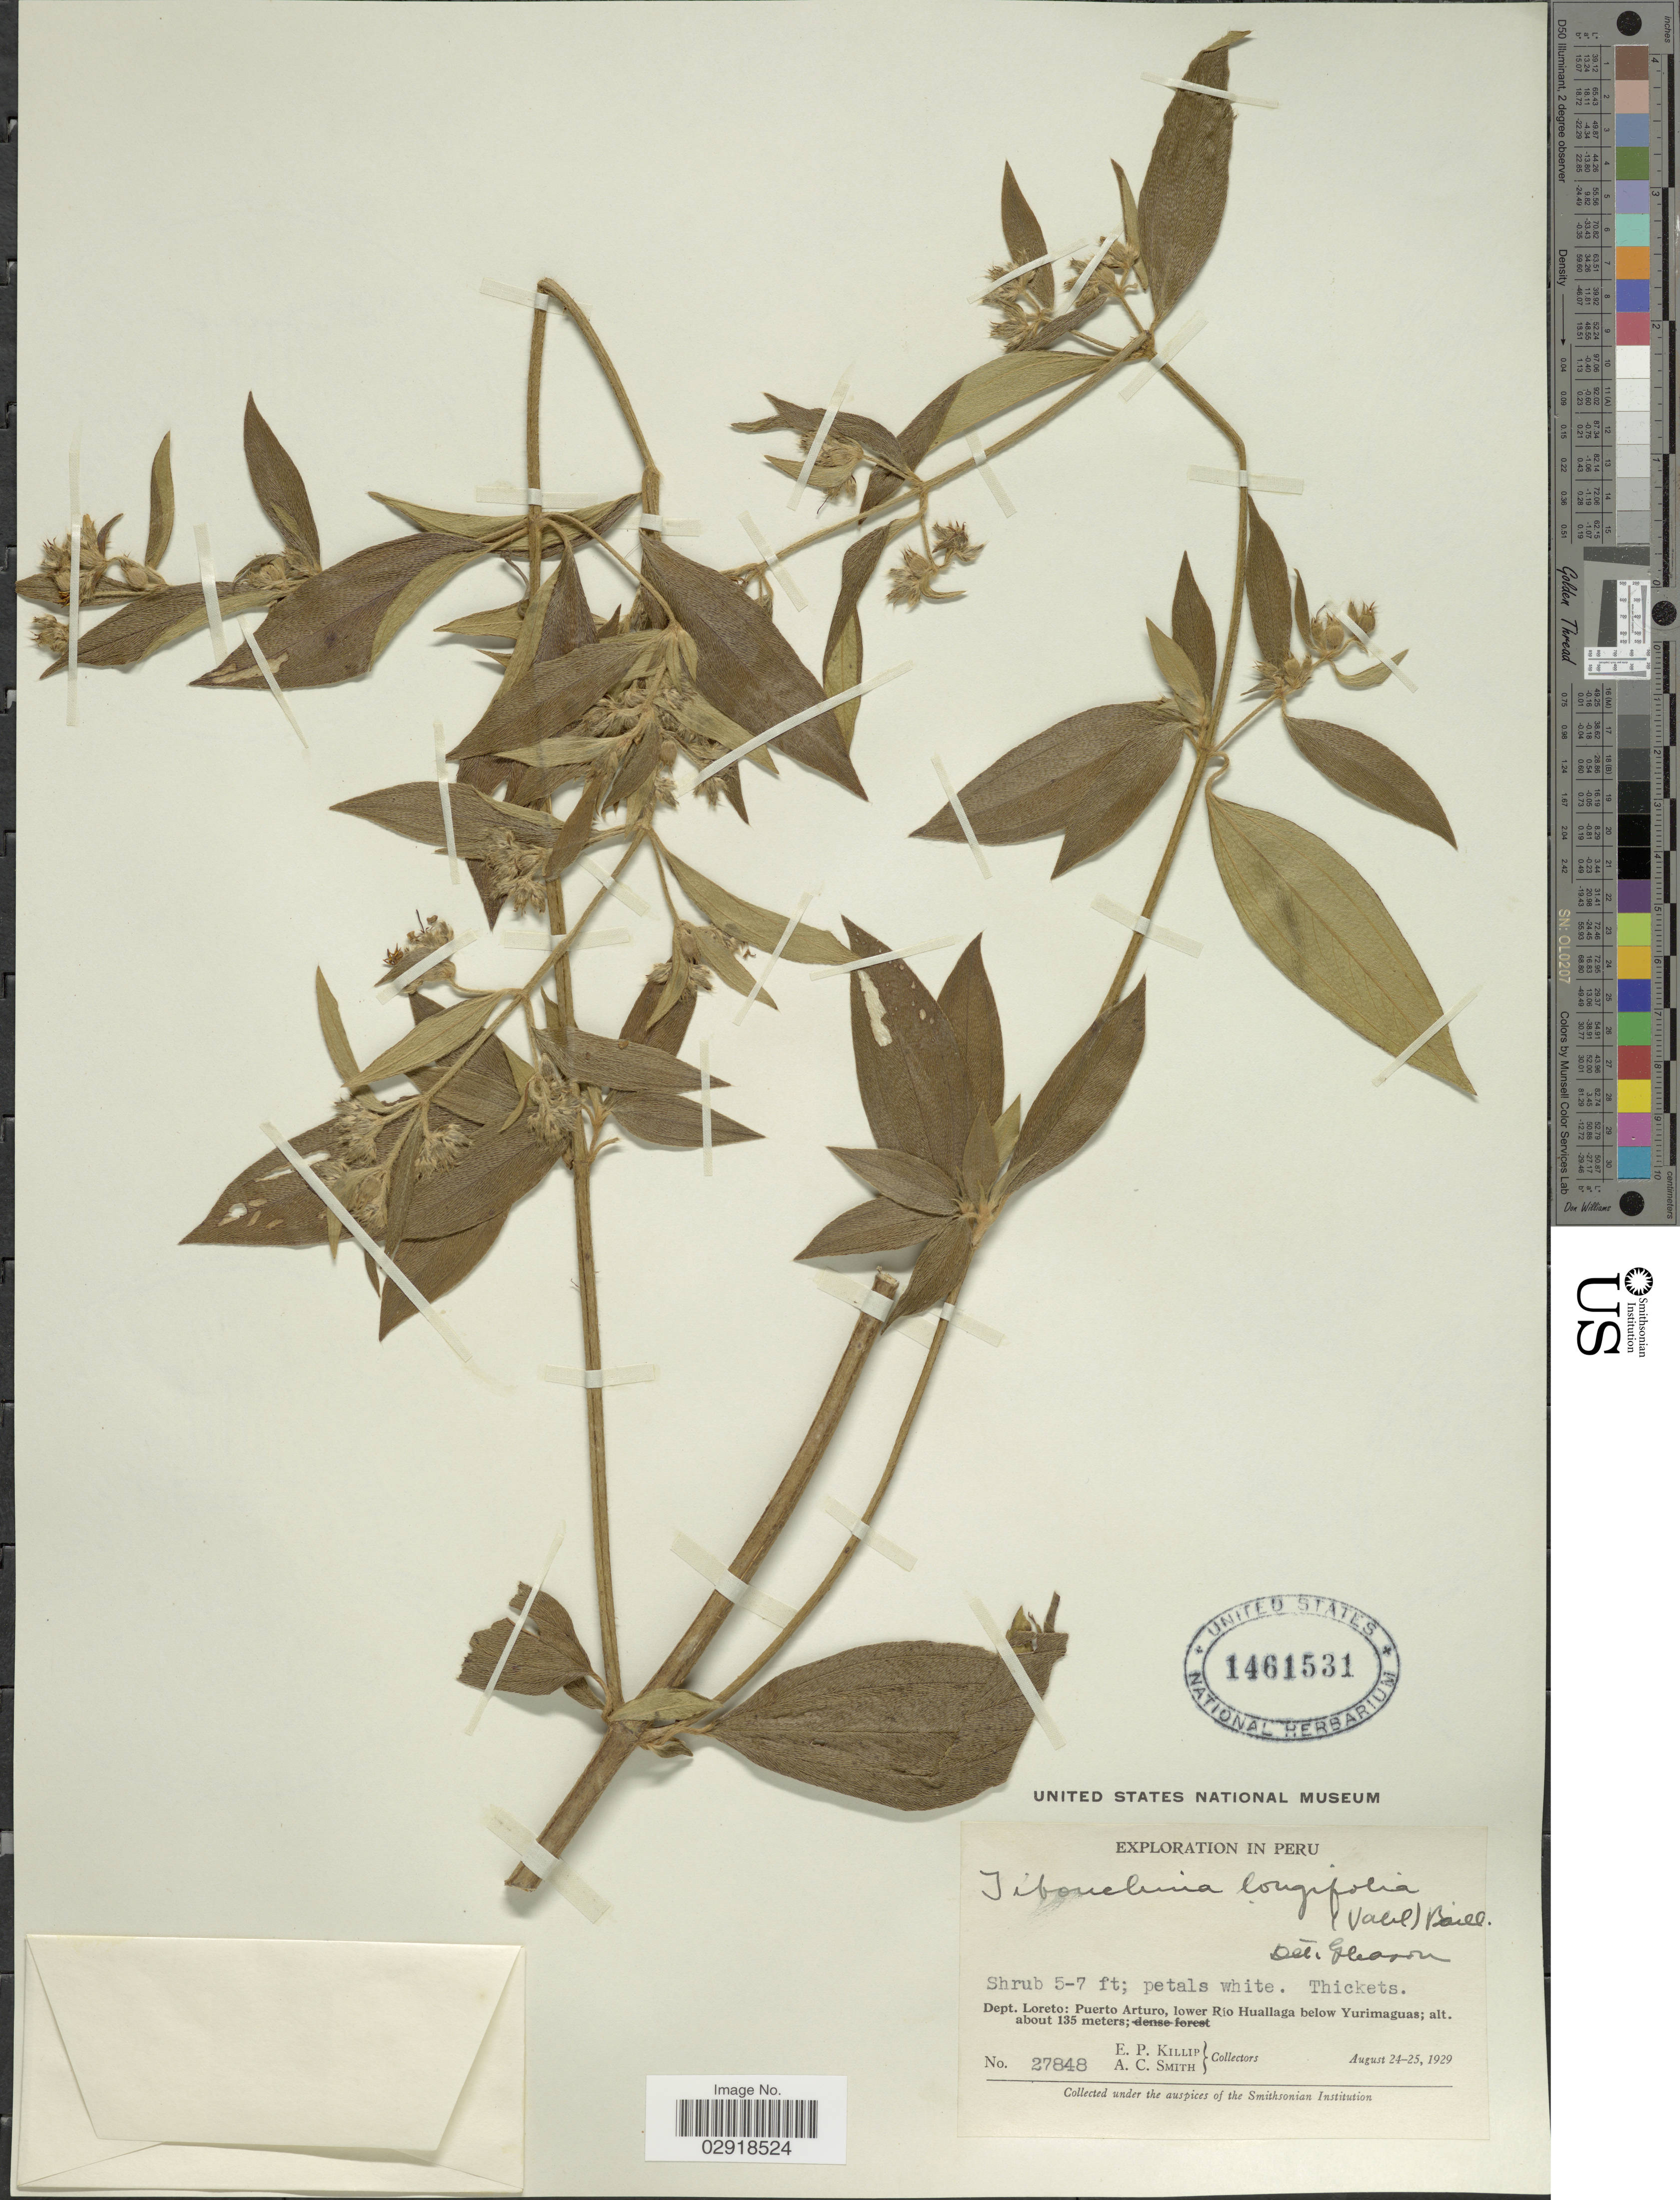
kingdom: Plantae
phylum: Tracheophyta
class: Magnoliopsida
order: Myrtales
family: Melastomataceae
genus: Chaetogastra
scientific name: Chaetogastra longifolia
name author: (Vahl) DC.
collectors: E. P. Killip & A. C. Smith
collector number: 27848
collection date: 1929-08-24/1929-08-25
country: Peru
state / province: Loreto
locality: Dept. Loreto: Puerto Arturo, lower Río Huallaga below Yurimaguas.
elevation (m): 135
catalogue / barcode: US 1461531